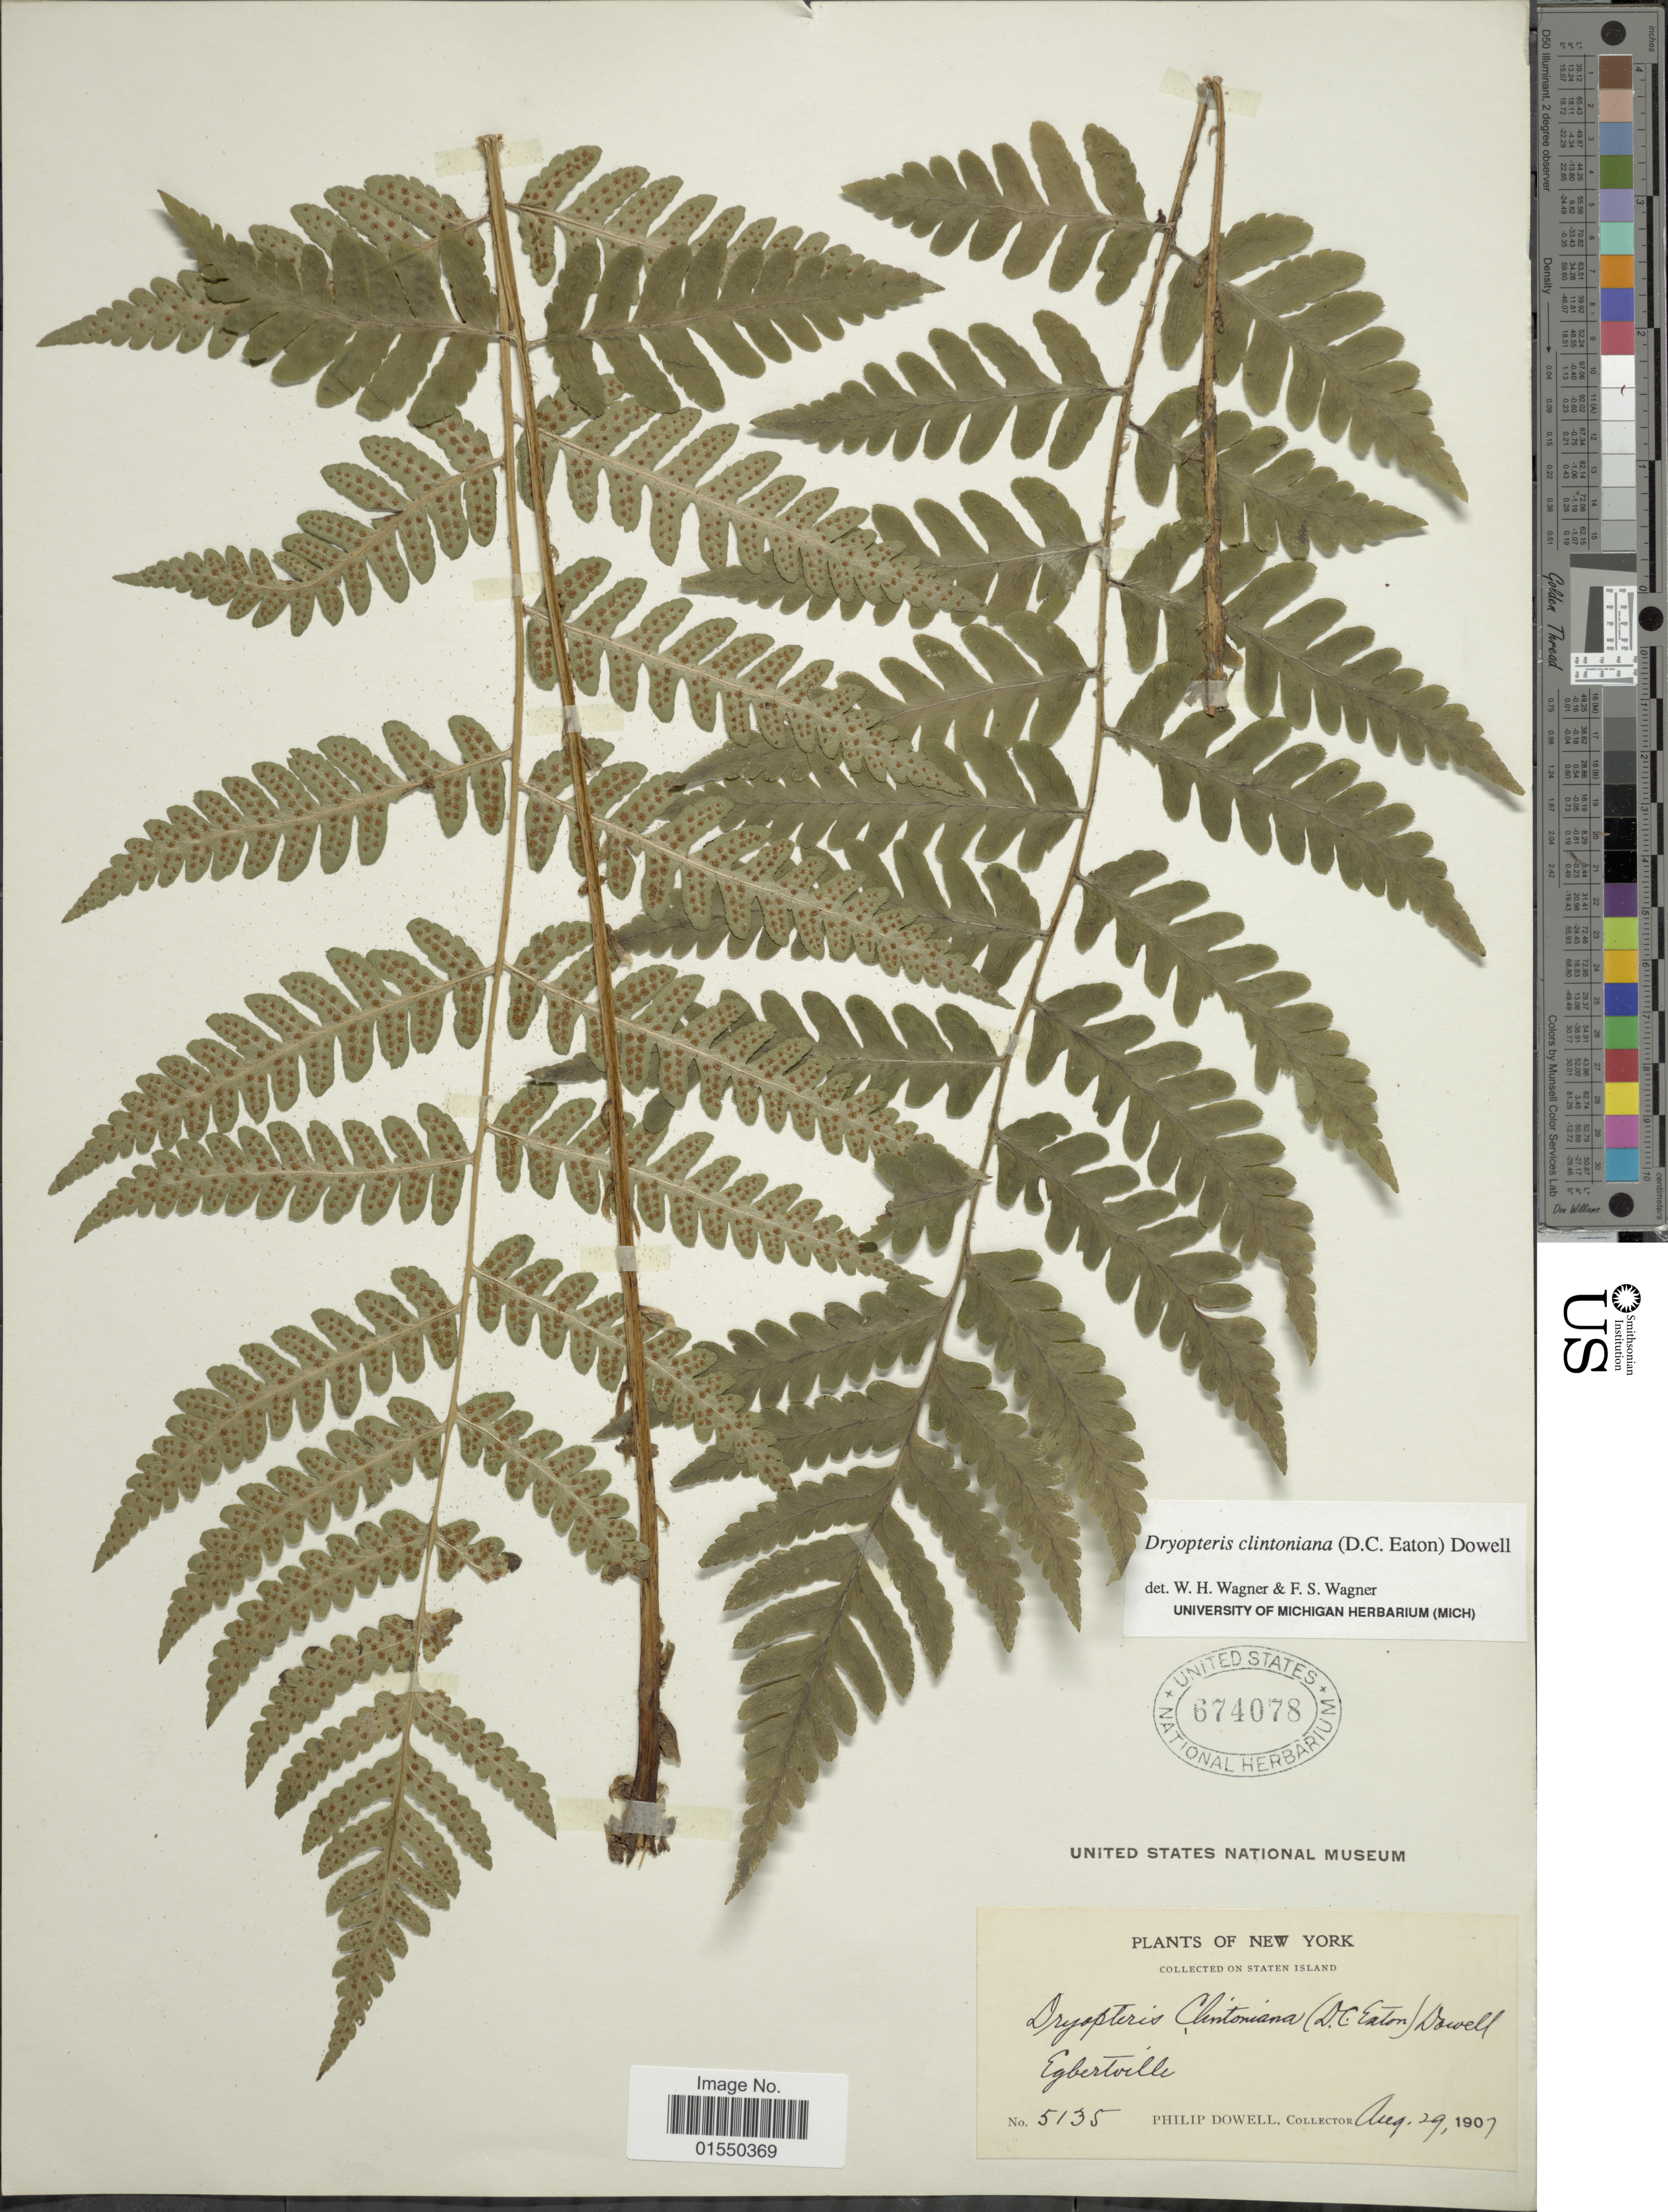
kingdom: Plantae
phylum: Tracheophyta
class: Polypodiopsida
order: Polypodiales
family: Dryopteridaceae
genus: Dryopteris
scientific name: Dryopteris clintoniana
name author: (D.C. Eaton) Dowell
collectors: P. Dowell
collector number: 5135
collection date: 1907-08-29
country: United States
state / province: New York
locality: Staten Island, Egbertville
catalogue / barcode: US 674078